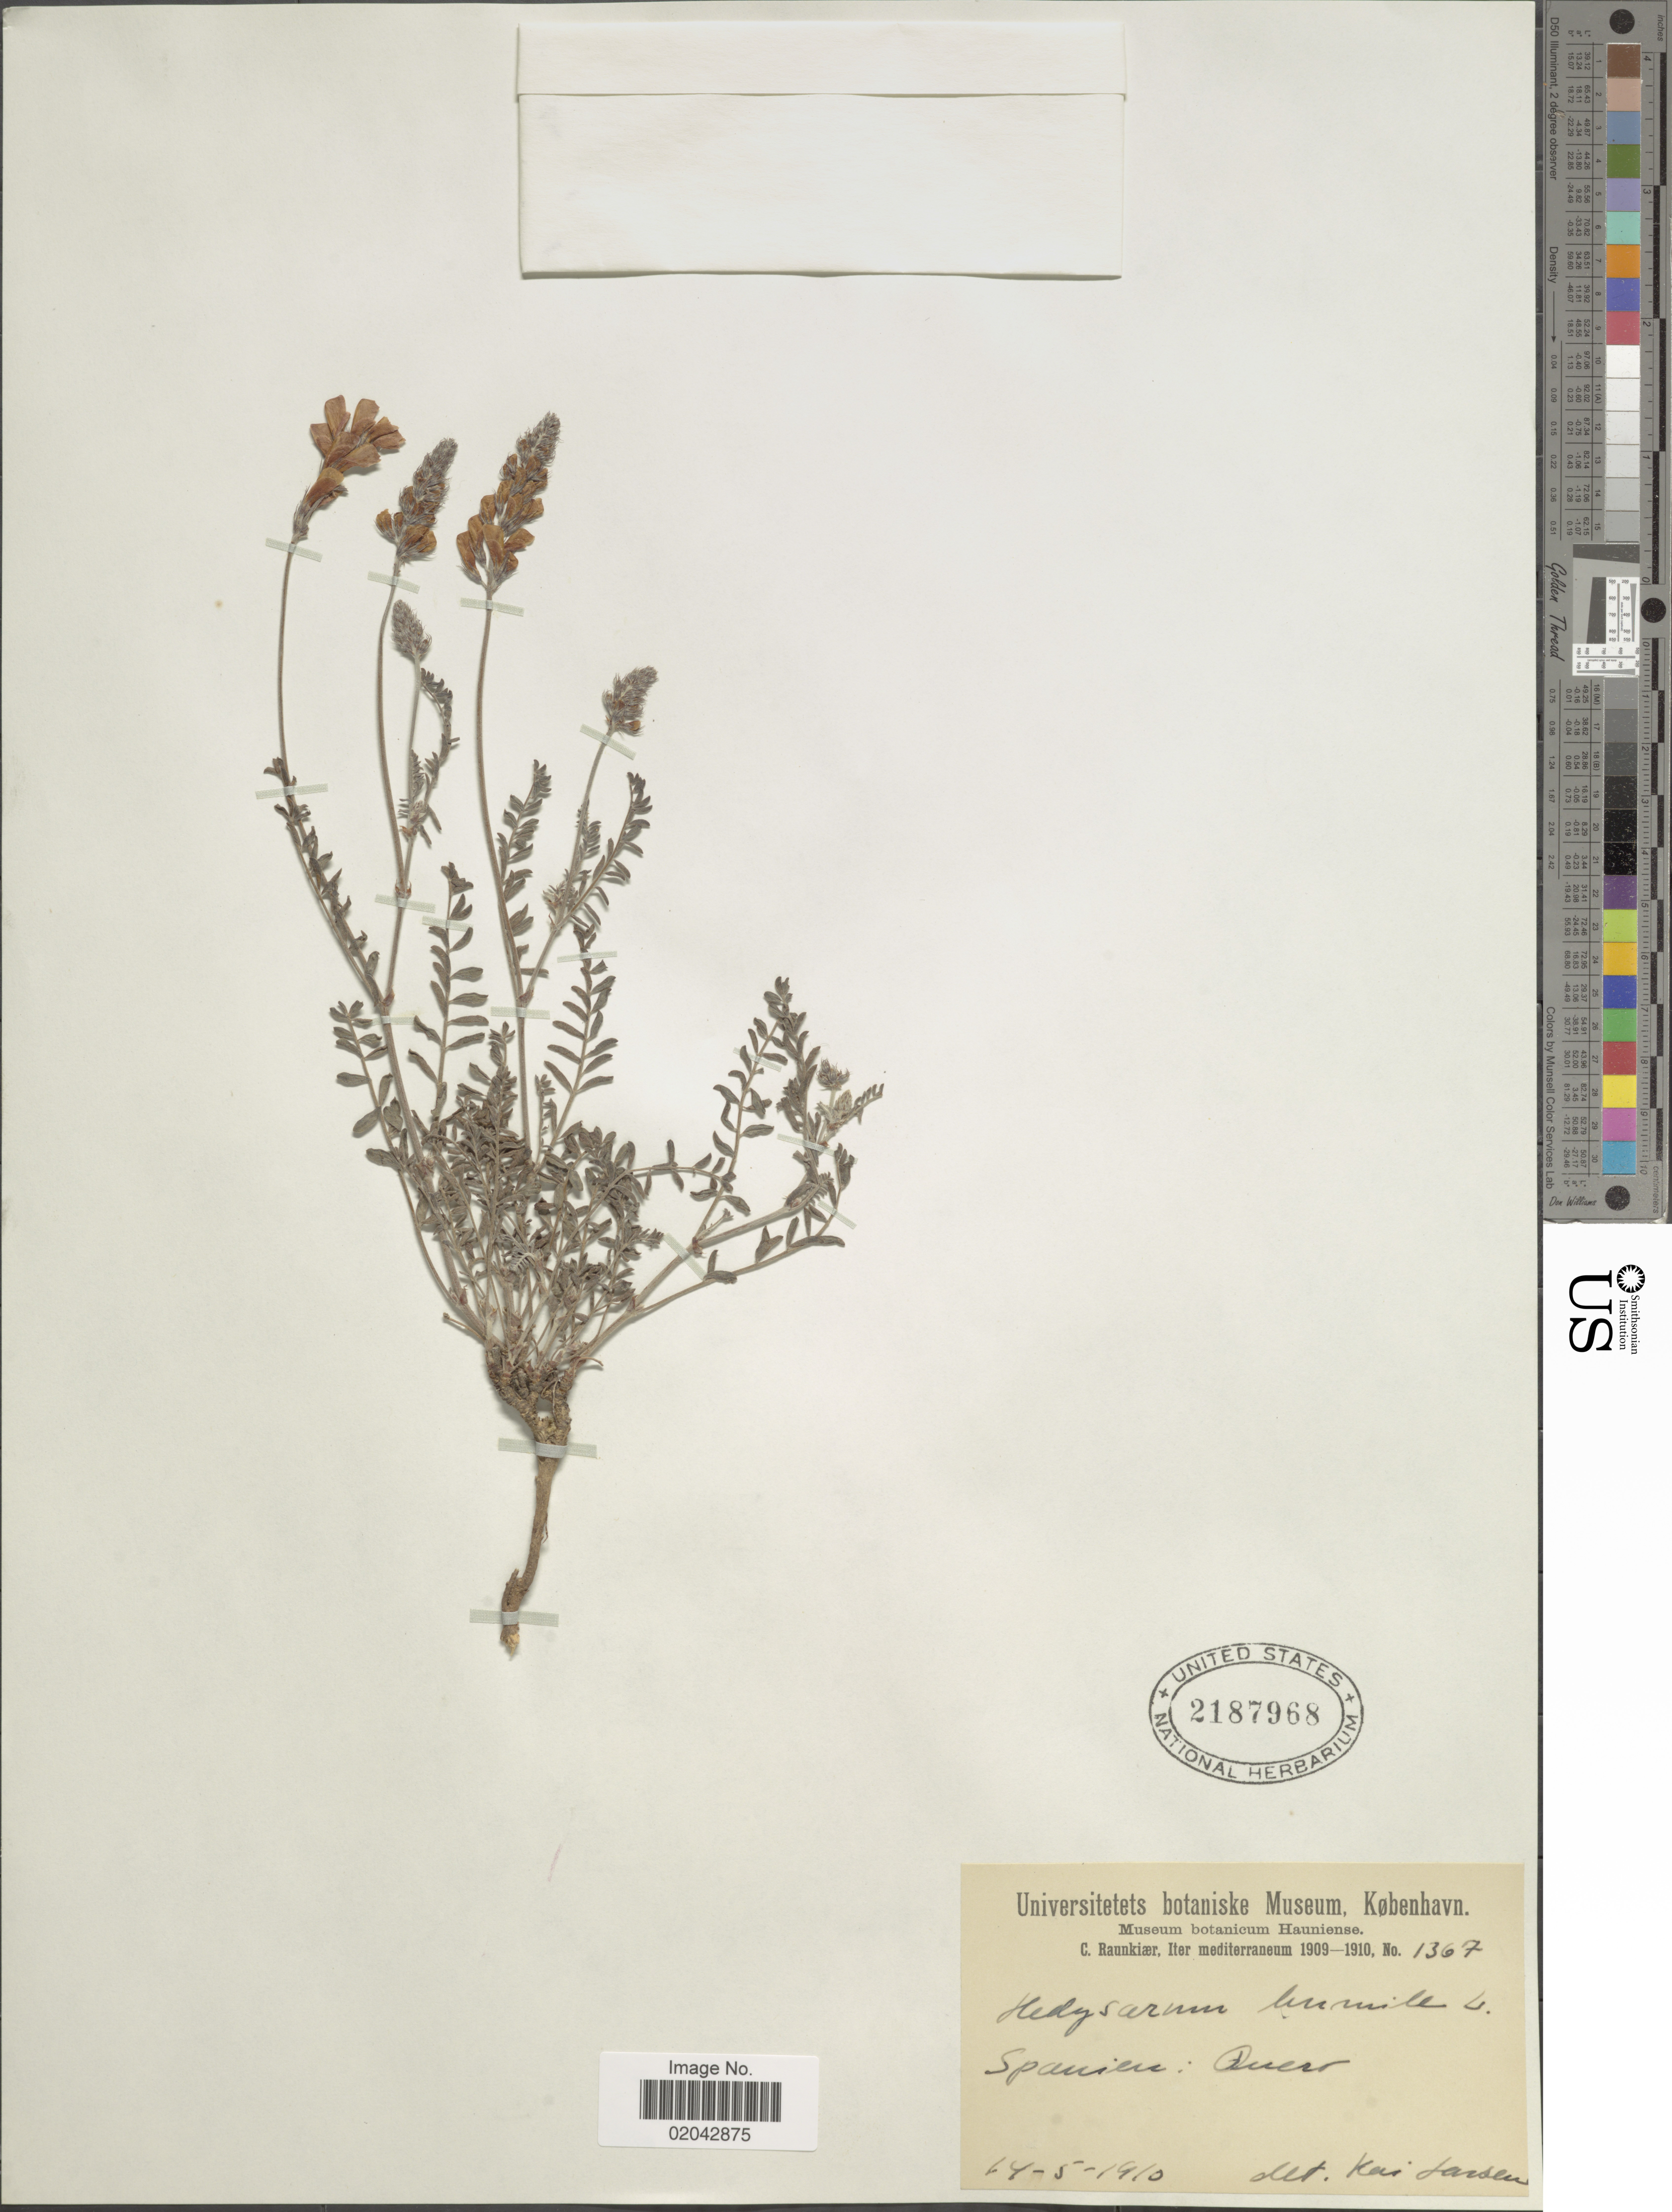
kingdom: Plantae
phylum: Tracheophyta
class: Magnoliopsida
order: Fabales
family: Fabaceae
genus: Hedysarum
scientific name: Hedysarum humile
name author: Loefl.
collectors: C. C. Raunkiaer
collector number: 1367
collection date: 1910-05-14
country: Spain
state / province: Castilla-La Mancha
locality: Quer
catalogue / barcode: US 2187968